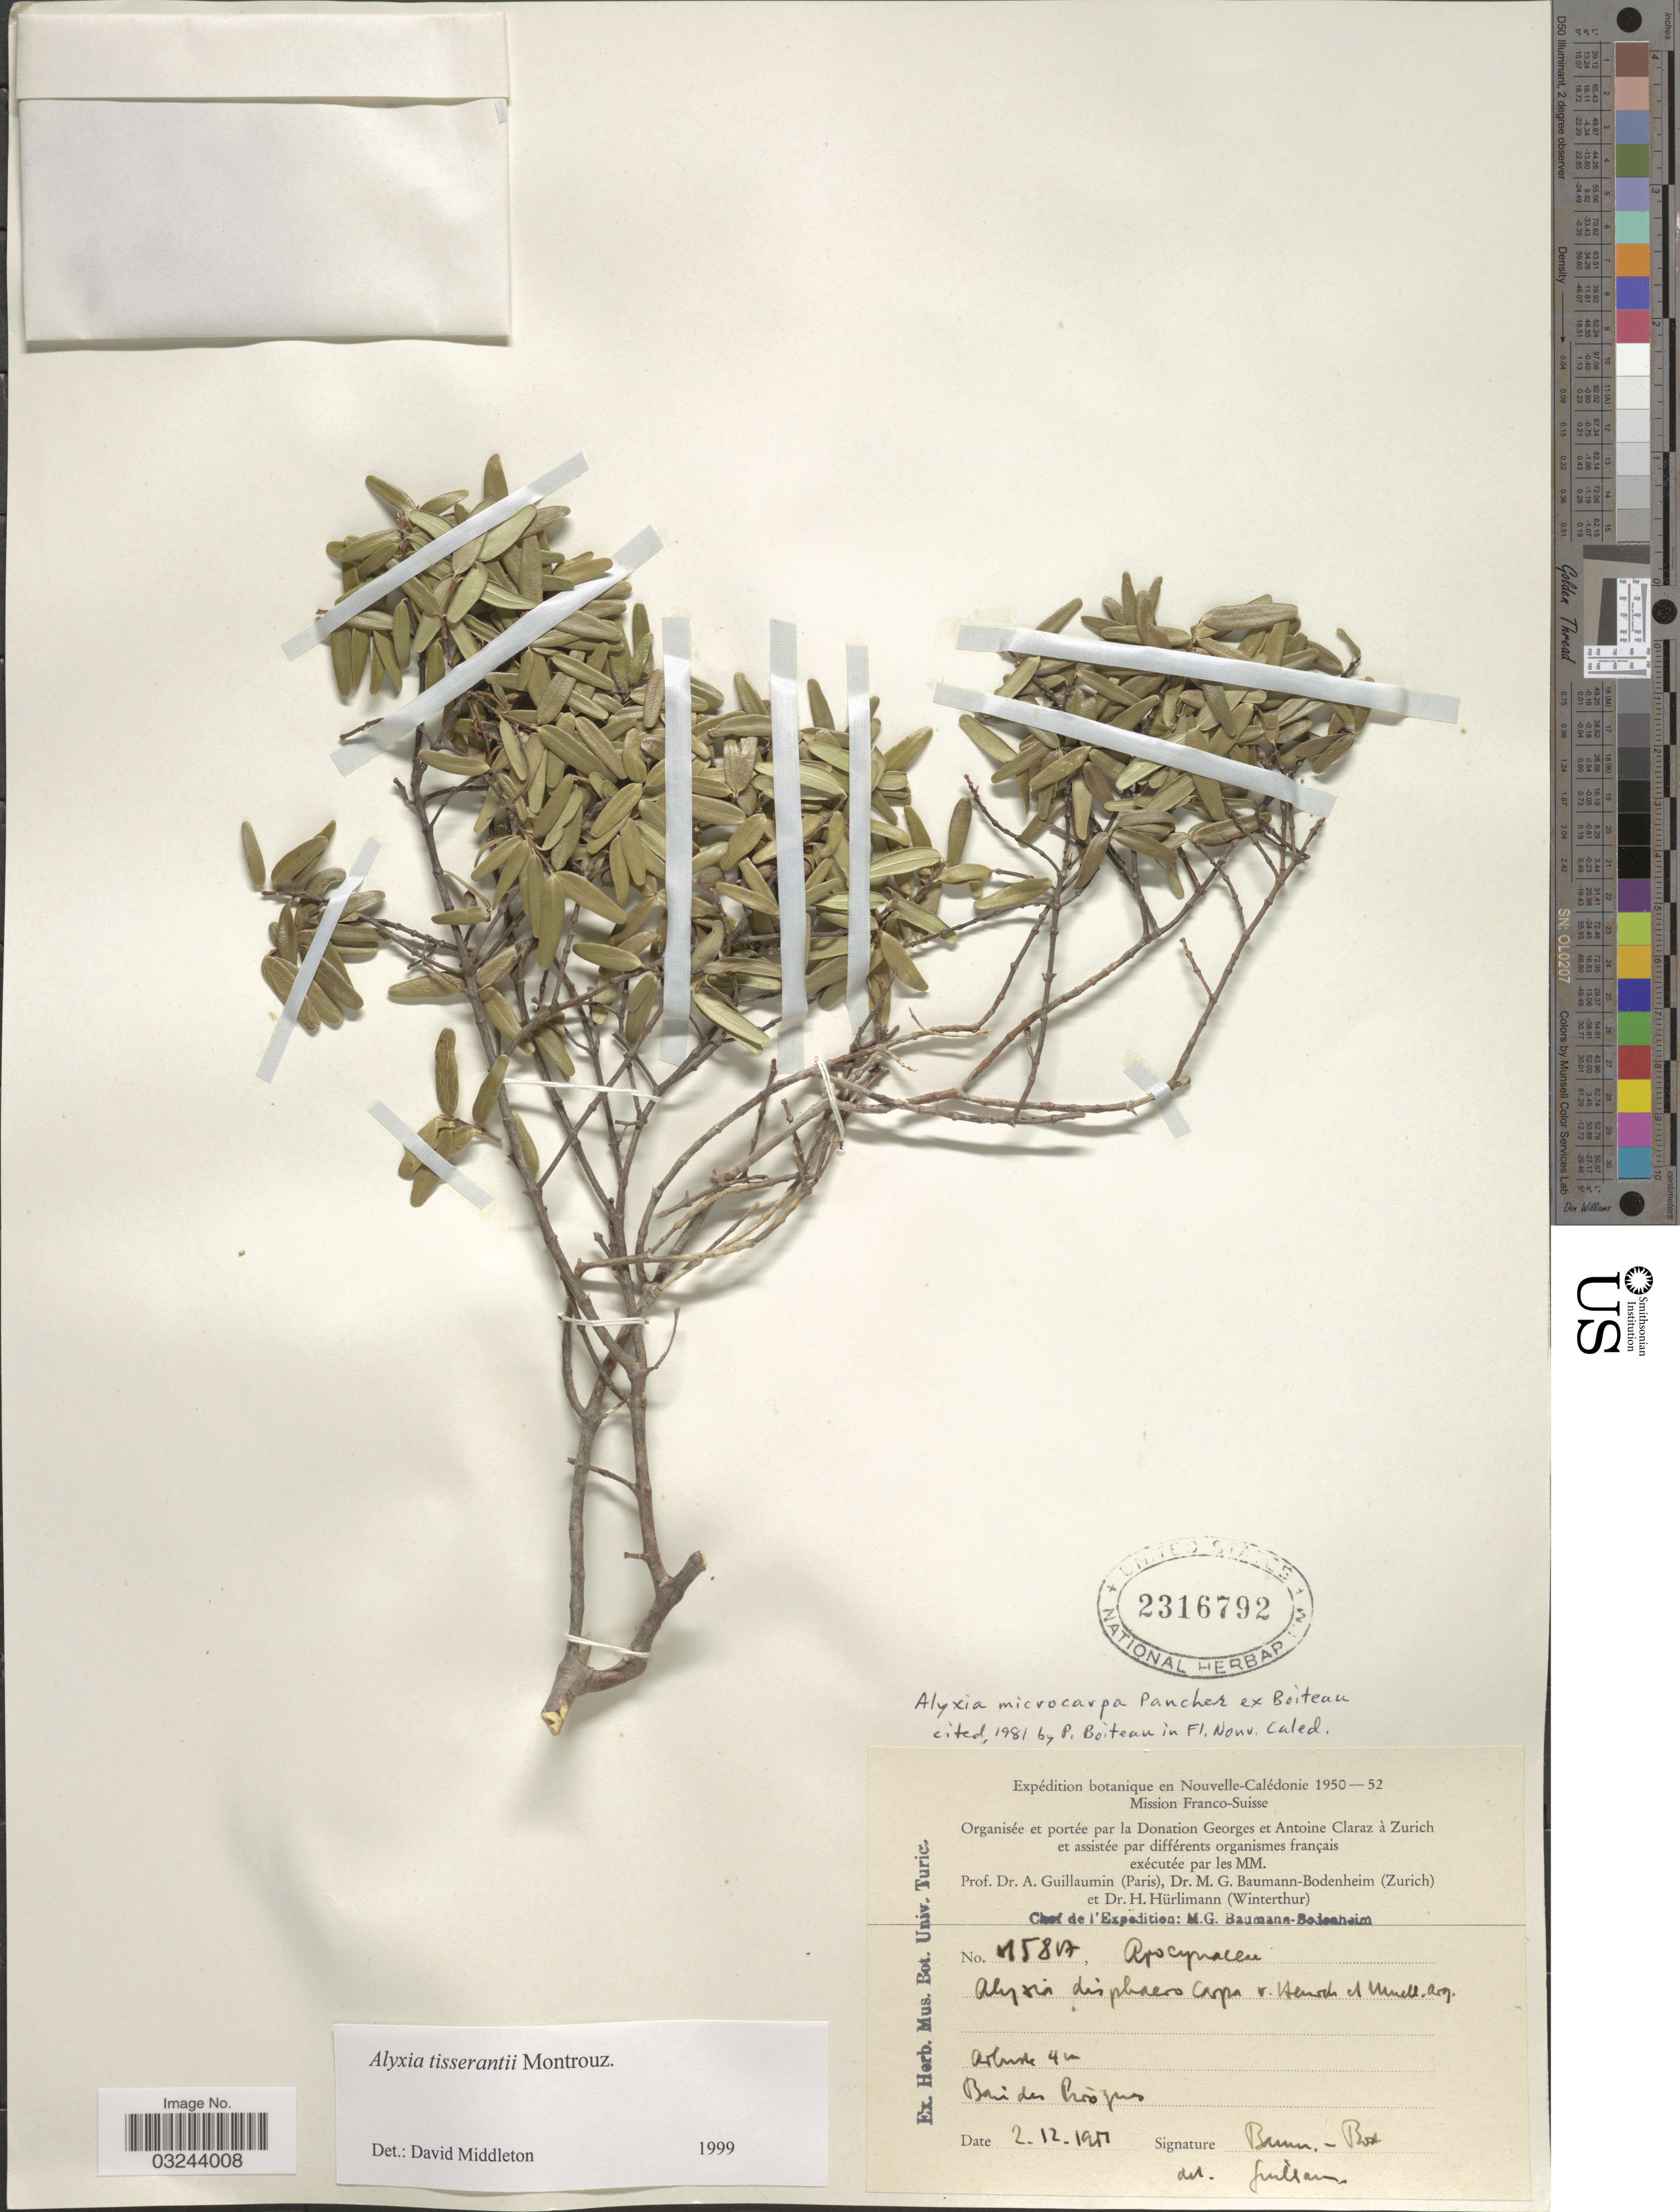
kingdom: Plantae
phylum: Tracheophyta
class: Magnoliopsida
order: Gentianales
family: Apocynaceae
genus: Alyxia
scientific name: Alyxia tisserantii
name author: Montrouz.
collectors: M. G. Baumann-Bodenheim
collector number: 75817*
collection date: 1951-12-02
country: New Caledonia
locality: Nouvelle-Calédonie. Bois des Priojus. [interpreted]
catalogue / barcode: US 2316792